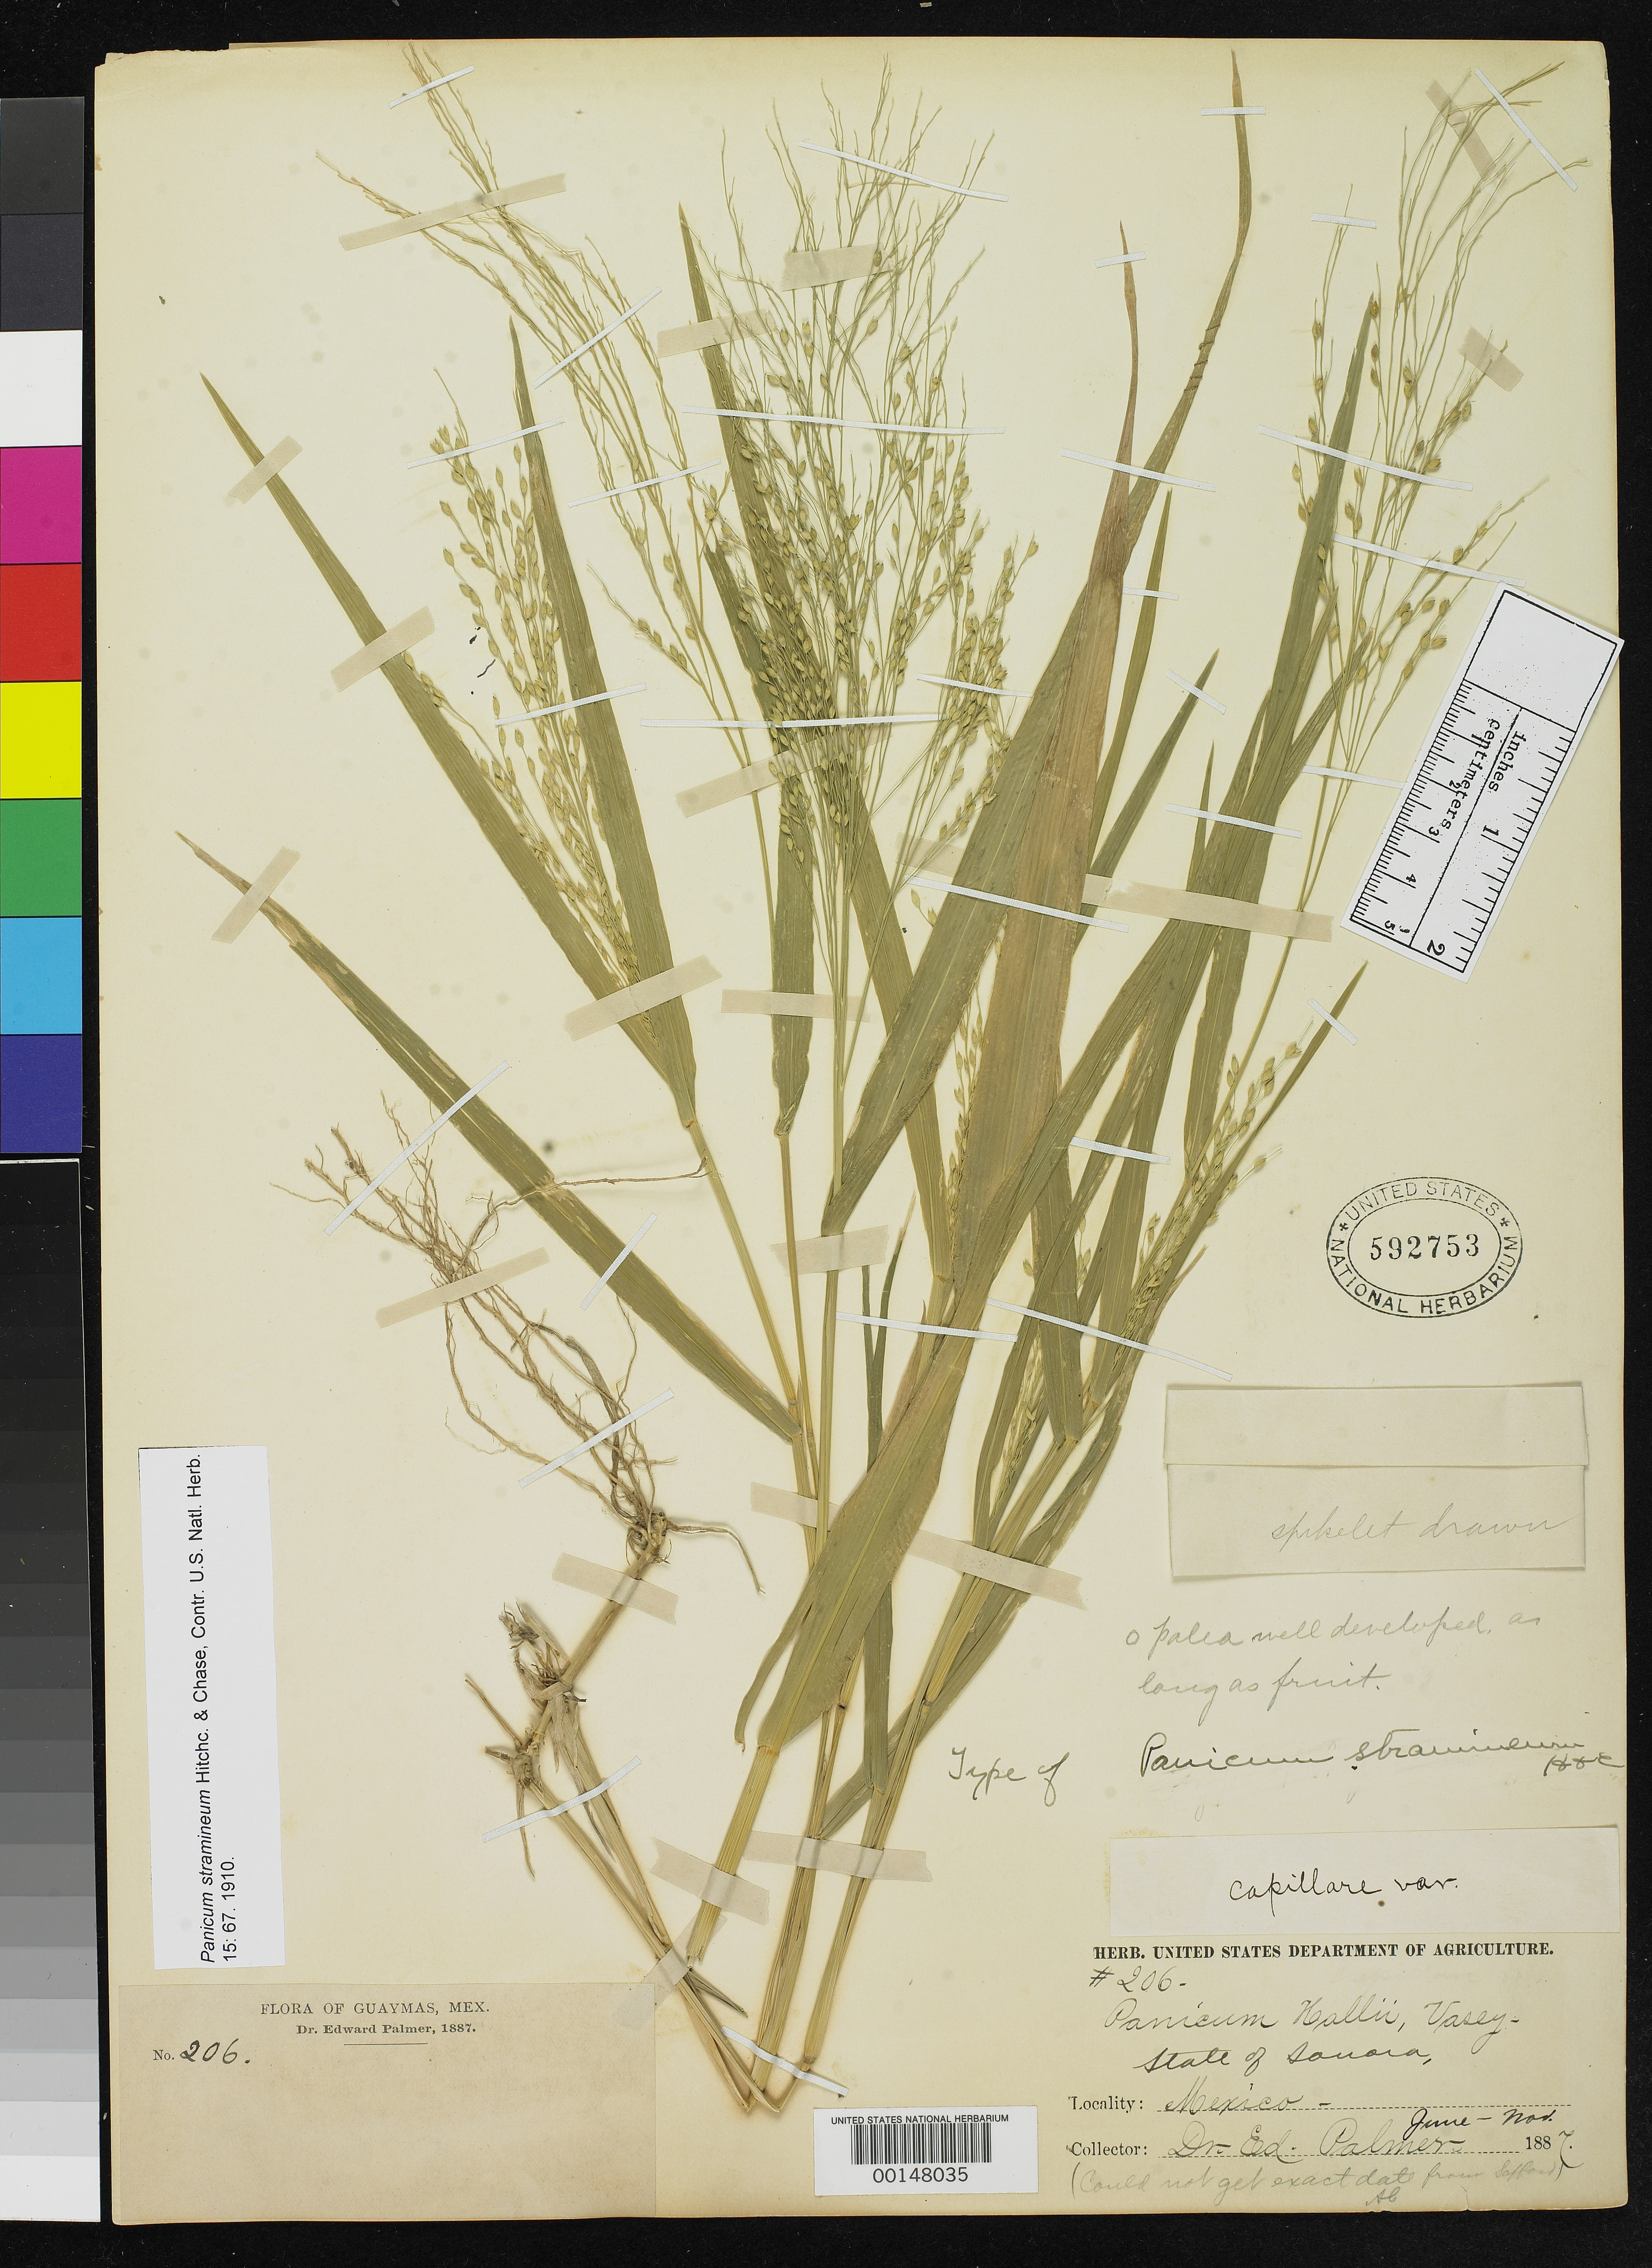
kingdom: Plantae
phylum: Tracheophyta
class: Liliopsida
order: Poales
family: Poaceae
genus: Panicum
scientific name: Panicum stramineum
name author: Hitchc. & Chase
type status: Holotype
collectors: E. Palmer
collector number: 206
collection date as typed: Jun 1887 to -- Nov 1887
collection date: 1887-06/1887-11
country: Mexico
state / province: Sonora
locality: Guaymas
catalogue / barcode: US 592753